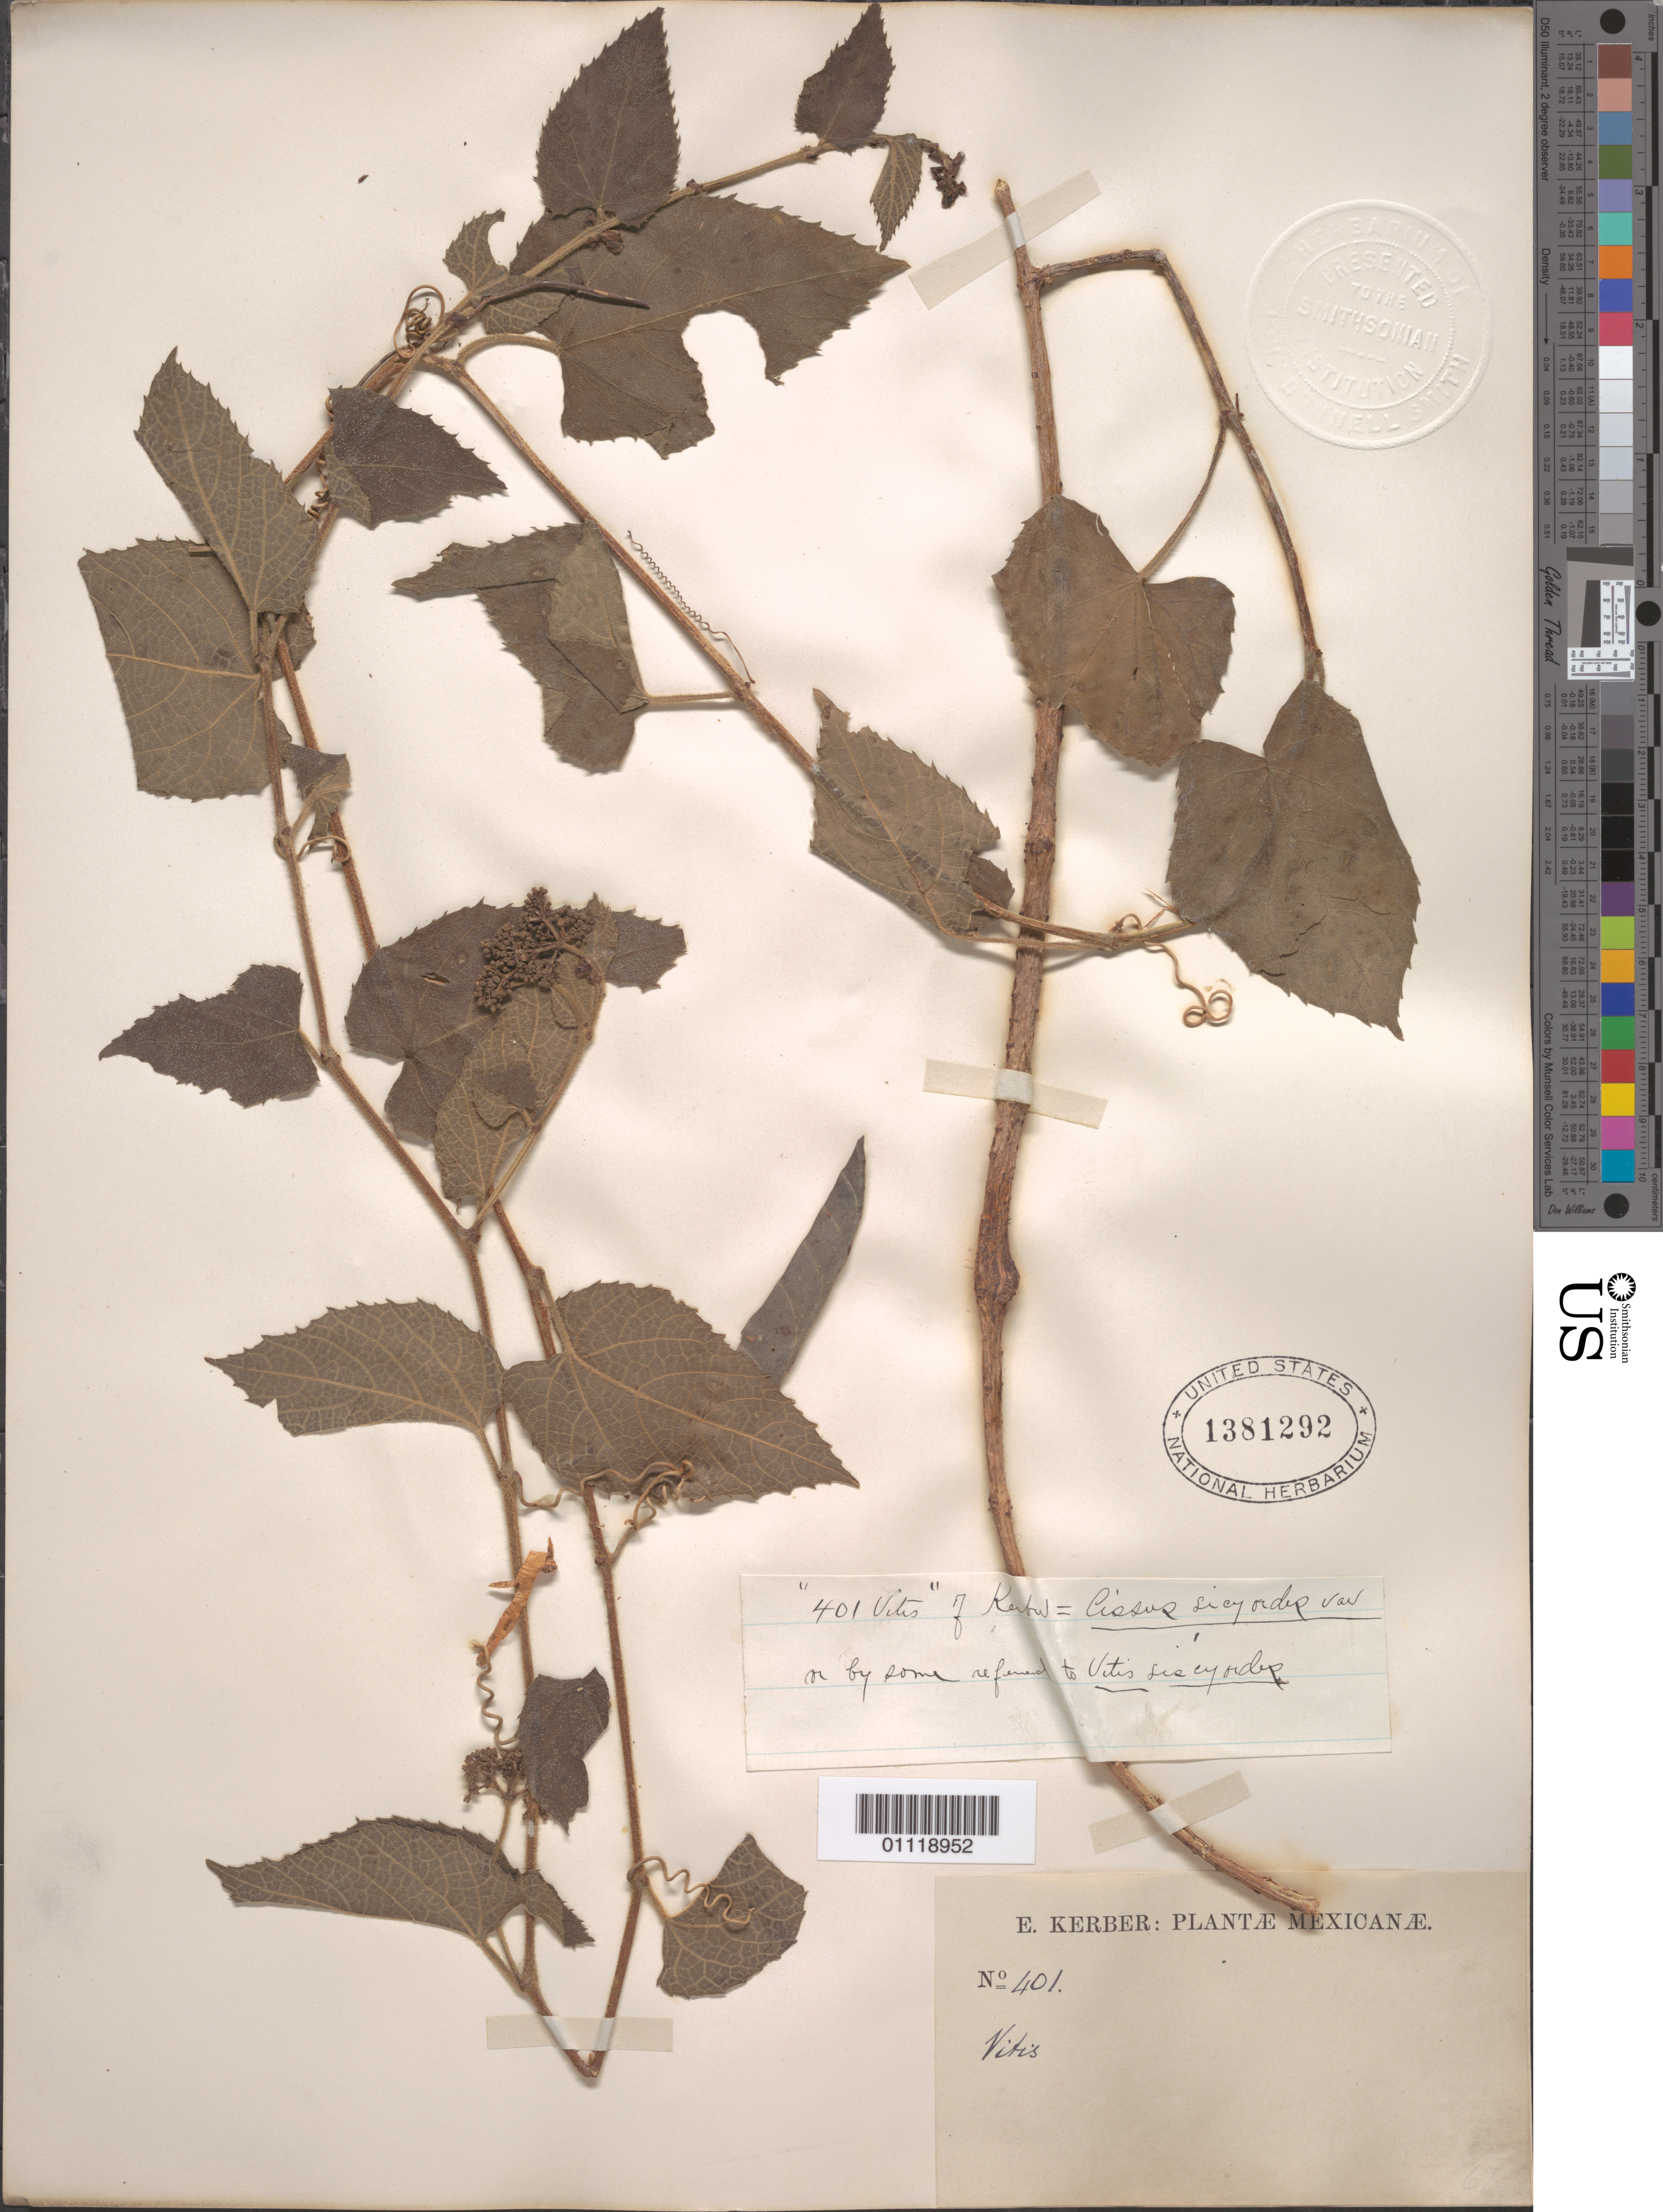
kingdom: Plantae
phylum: Tracheophyta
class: Magnoliopsida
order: Vitales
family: Vitaceae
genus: Ampelopsis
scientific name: Ampelopsis cordata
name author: Michx.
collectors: E. Kerber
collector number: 401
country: Mexico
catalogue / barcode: US 1381292